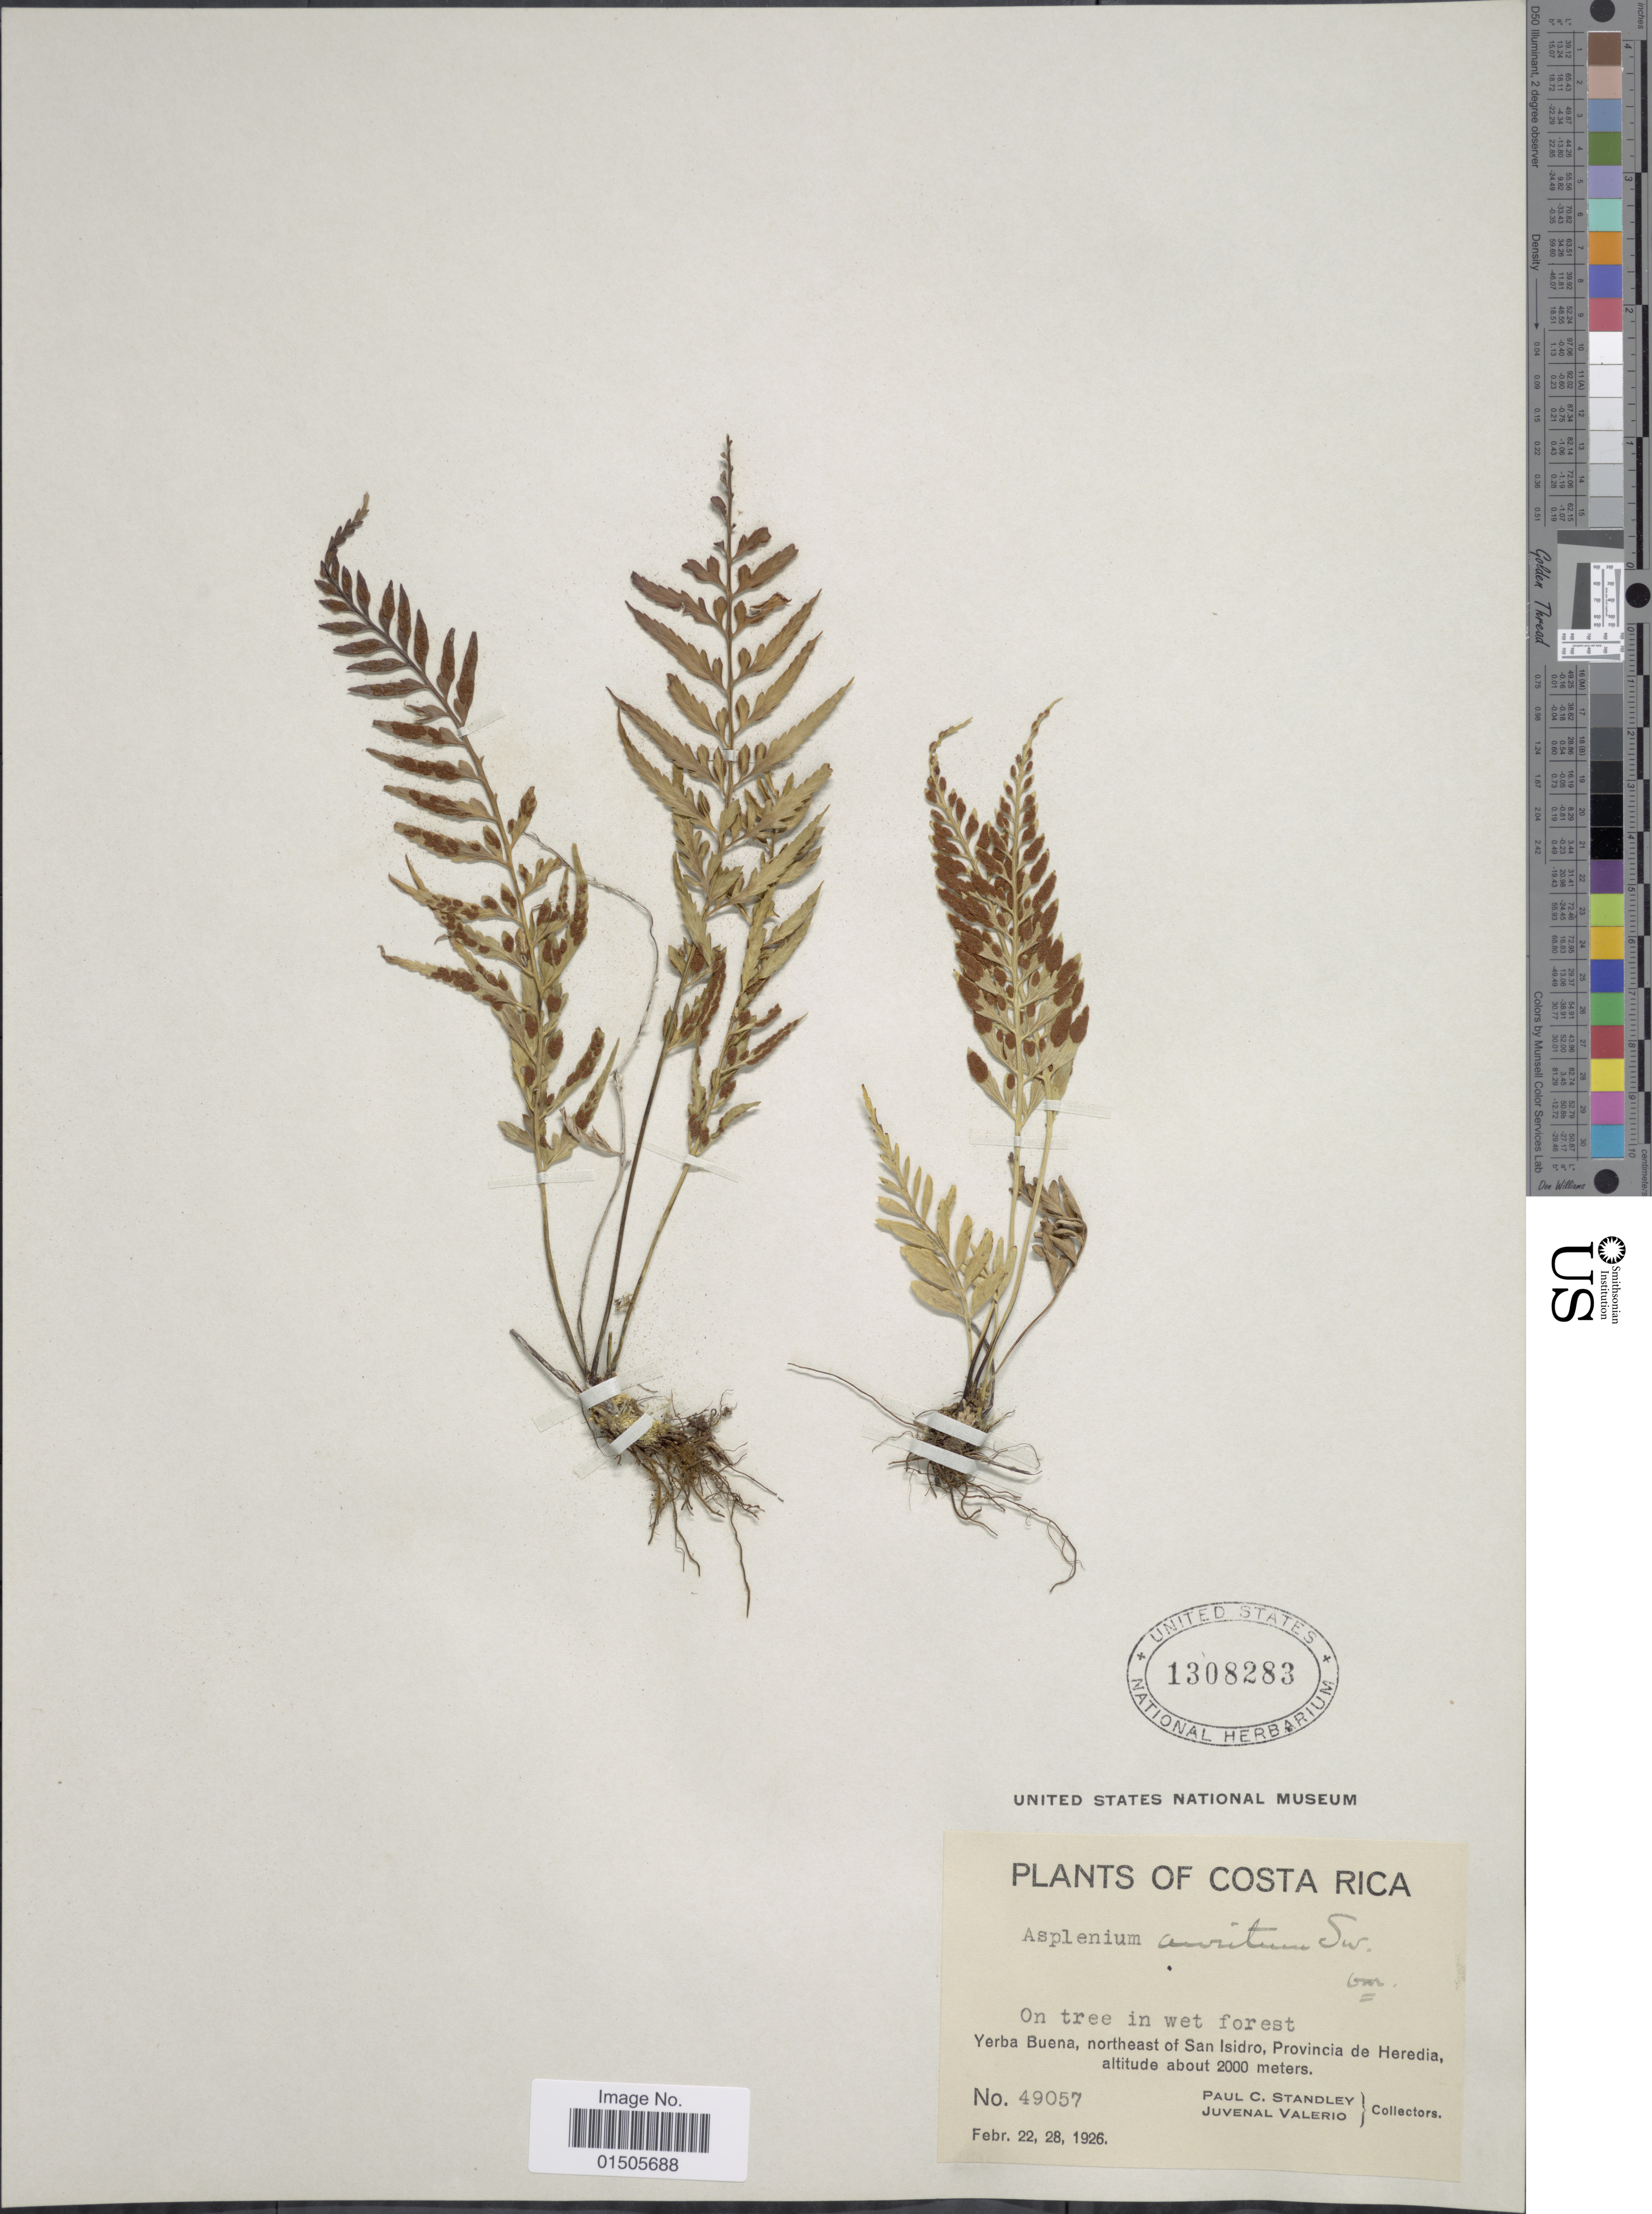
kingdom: Plantae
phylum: Tracheophyta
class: Polypodiopsida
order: Polypodiales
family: Aspleniaceae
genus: Asplenium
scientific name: Asplenium auritum var. intermedium ined.?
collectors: P. C. Standley & J. Valerio R.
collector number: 49057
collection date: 1926-02-22/1926-02-28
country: Costa Rica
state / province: Heredia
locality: Yerba Buena, northeast of San Isidro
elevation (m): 2000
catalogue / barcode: US 1308283